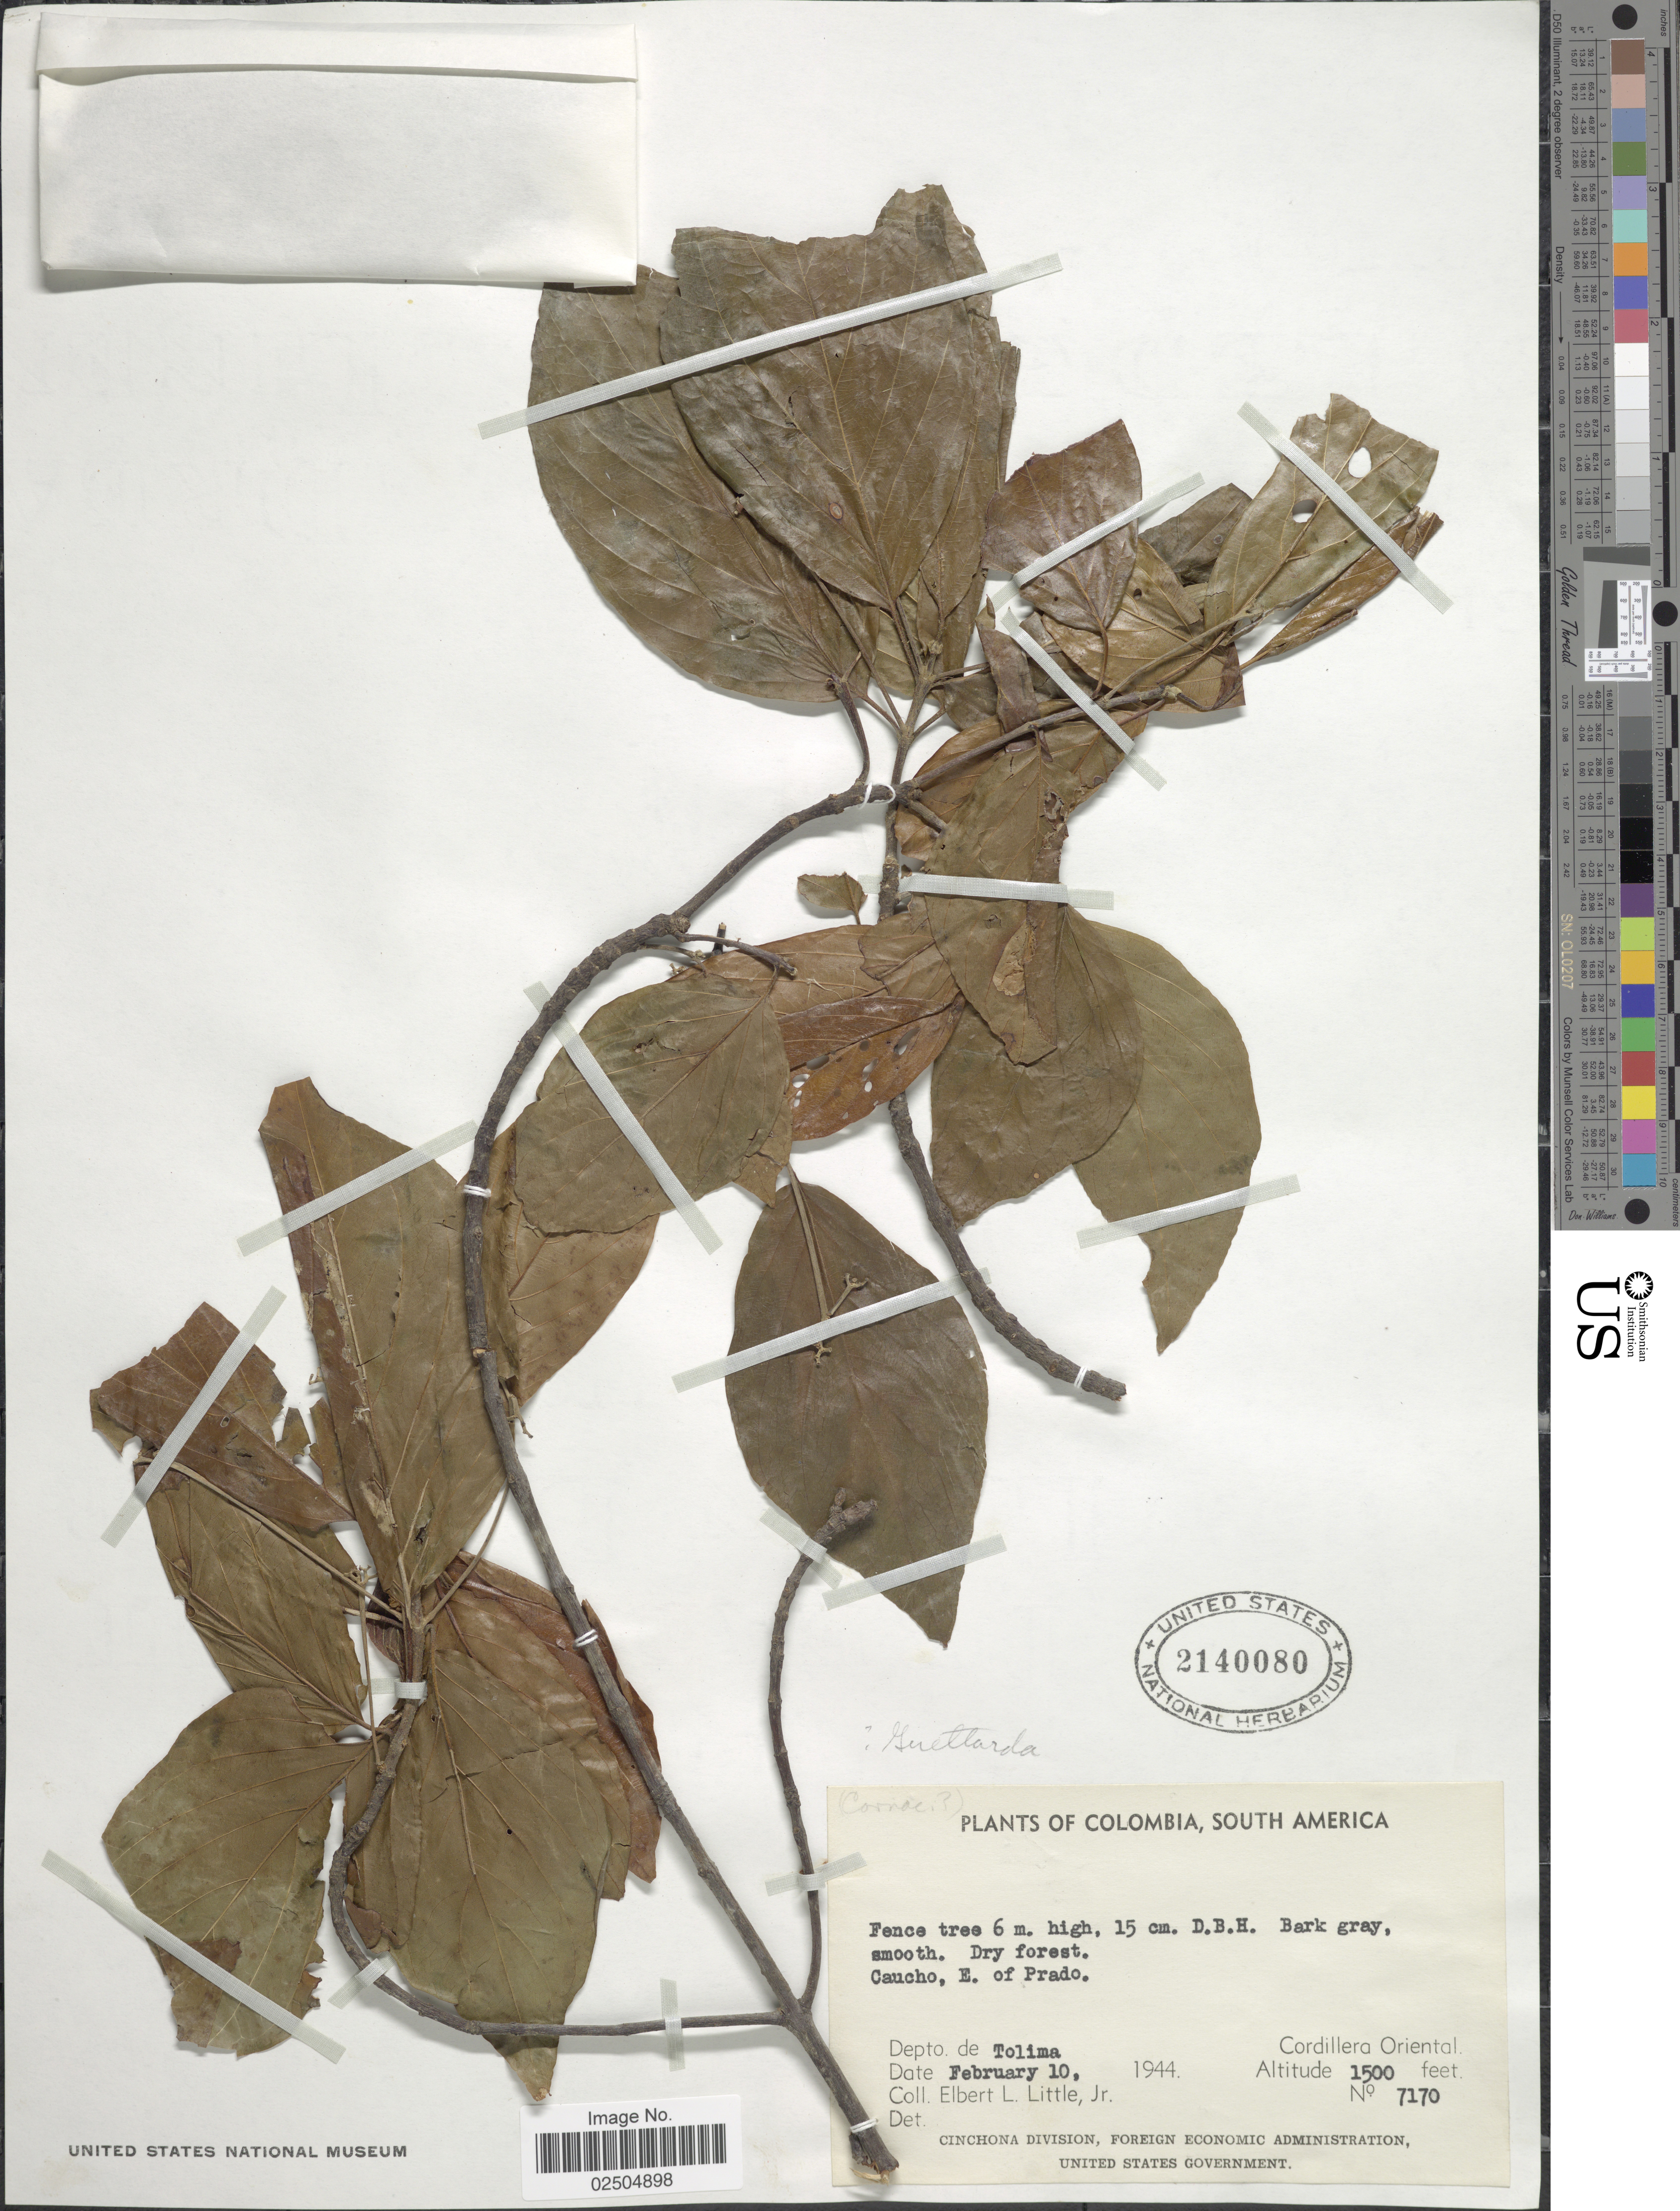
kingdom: Plantae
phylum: Tracheophyta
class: Magnoliopsida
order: Gentianales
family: Rubiaceae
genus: Guettarda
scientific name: Guettarda sp.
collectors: E. L. Little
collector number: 7170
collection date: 1944-02-10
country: Colombia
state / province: Tolima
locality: Depto. de Tolima, Cordillera Oriental, Caucho, E. of Prado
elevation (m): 457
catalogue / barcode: US 2140080